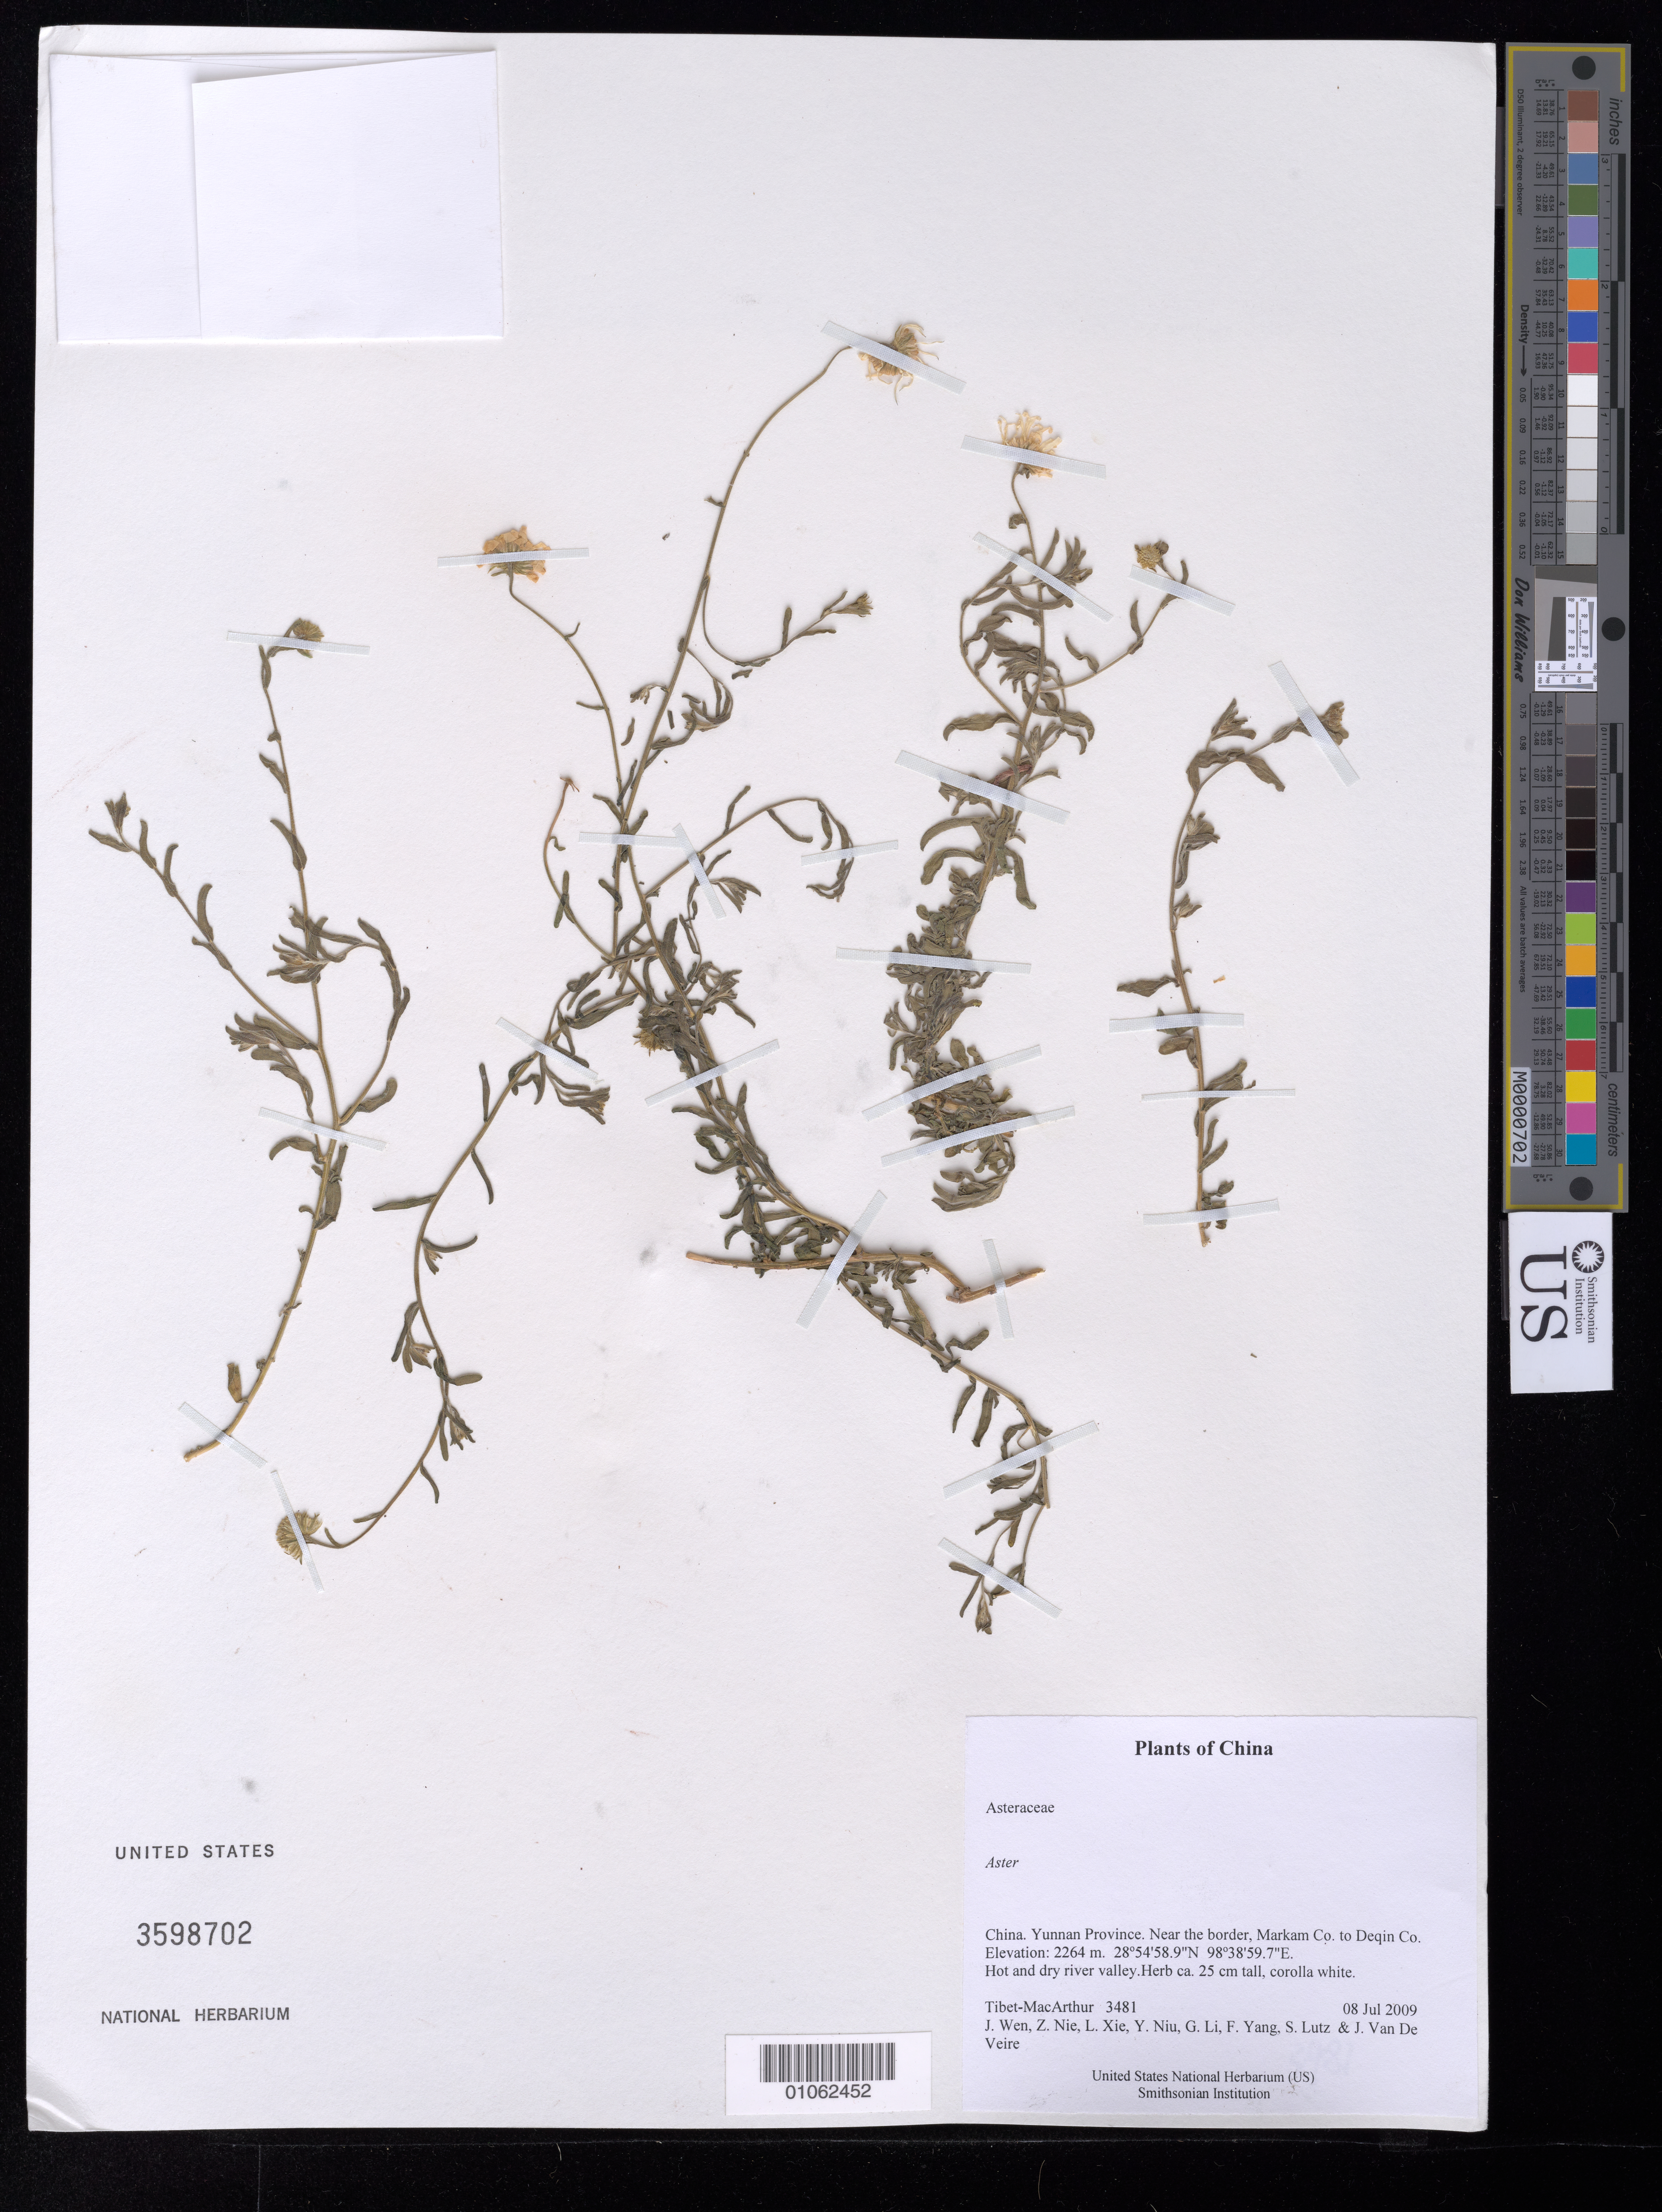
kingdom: Plantae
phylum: Tracheophyta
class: Magnoliopsida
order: Asterales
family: Asteraceae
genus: Aster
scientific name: Aster sp.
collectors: Tibet-MacArthur, J. Wen, Z. Nie, L. Xie, Y. Niu, G. Li, F. Yang, S. Lutz & J. Van De Veire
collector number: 3481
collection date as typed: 08 Jul 2009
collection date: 2009-07-08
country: China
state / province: Yunnan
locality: Near the border, Markam Co. to Deqin Co.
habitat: Hot and dry river valley.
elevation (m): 2264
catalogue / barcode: US 3598702